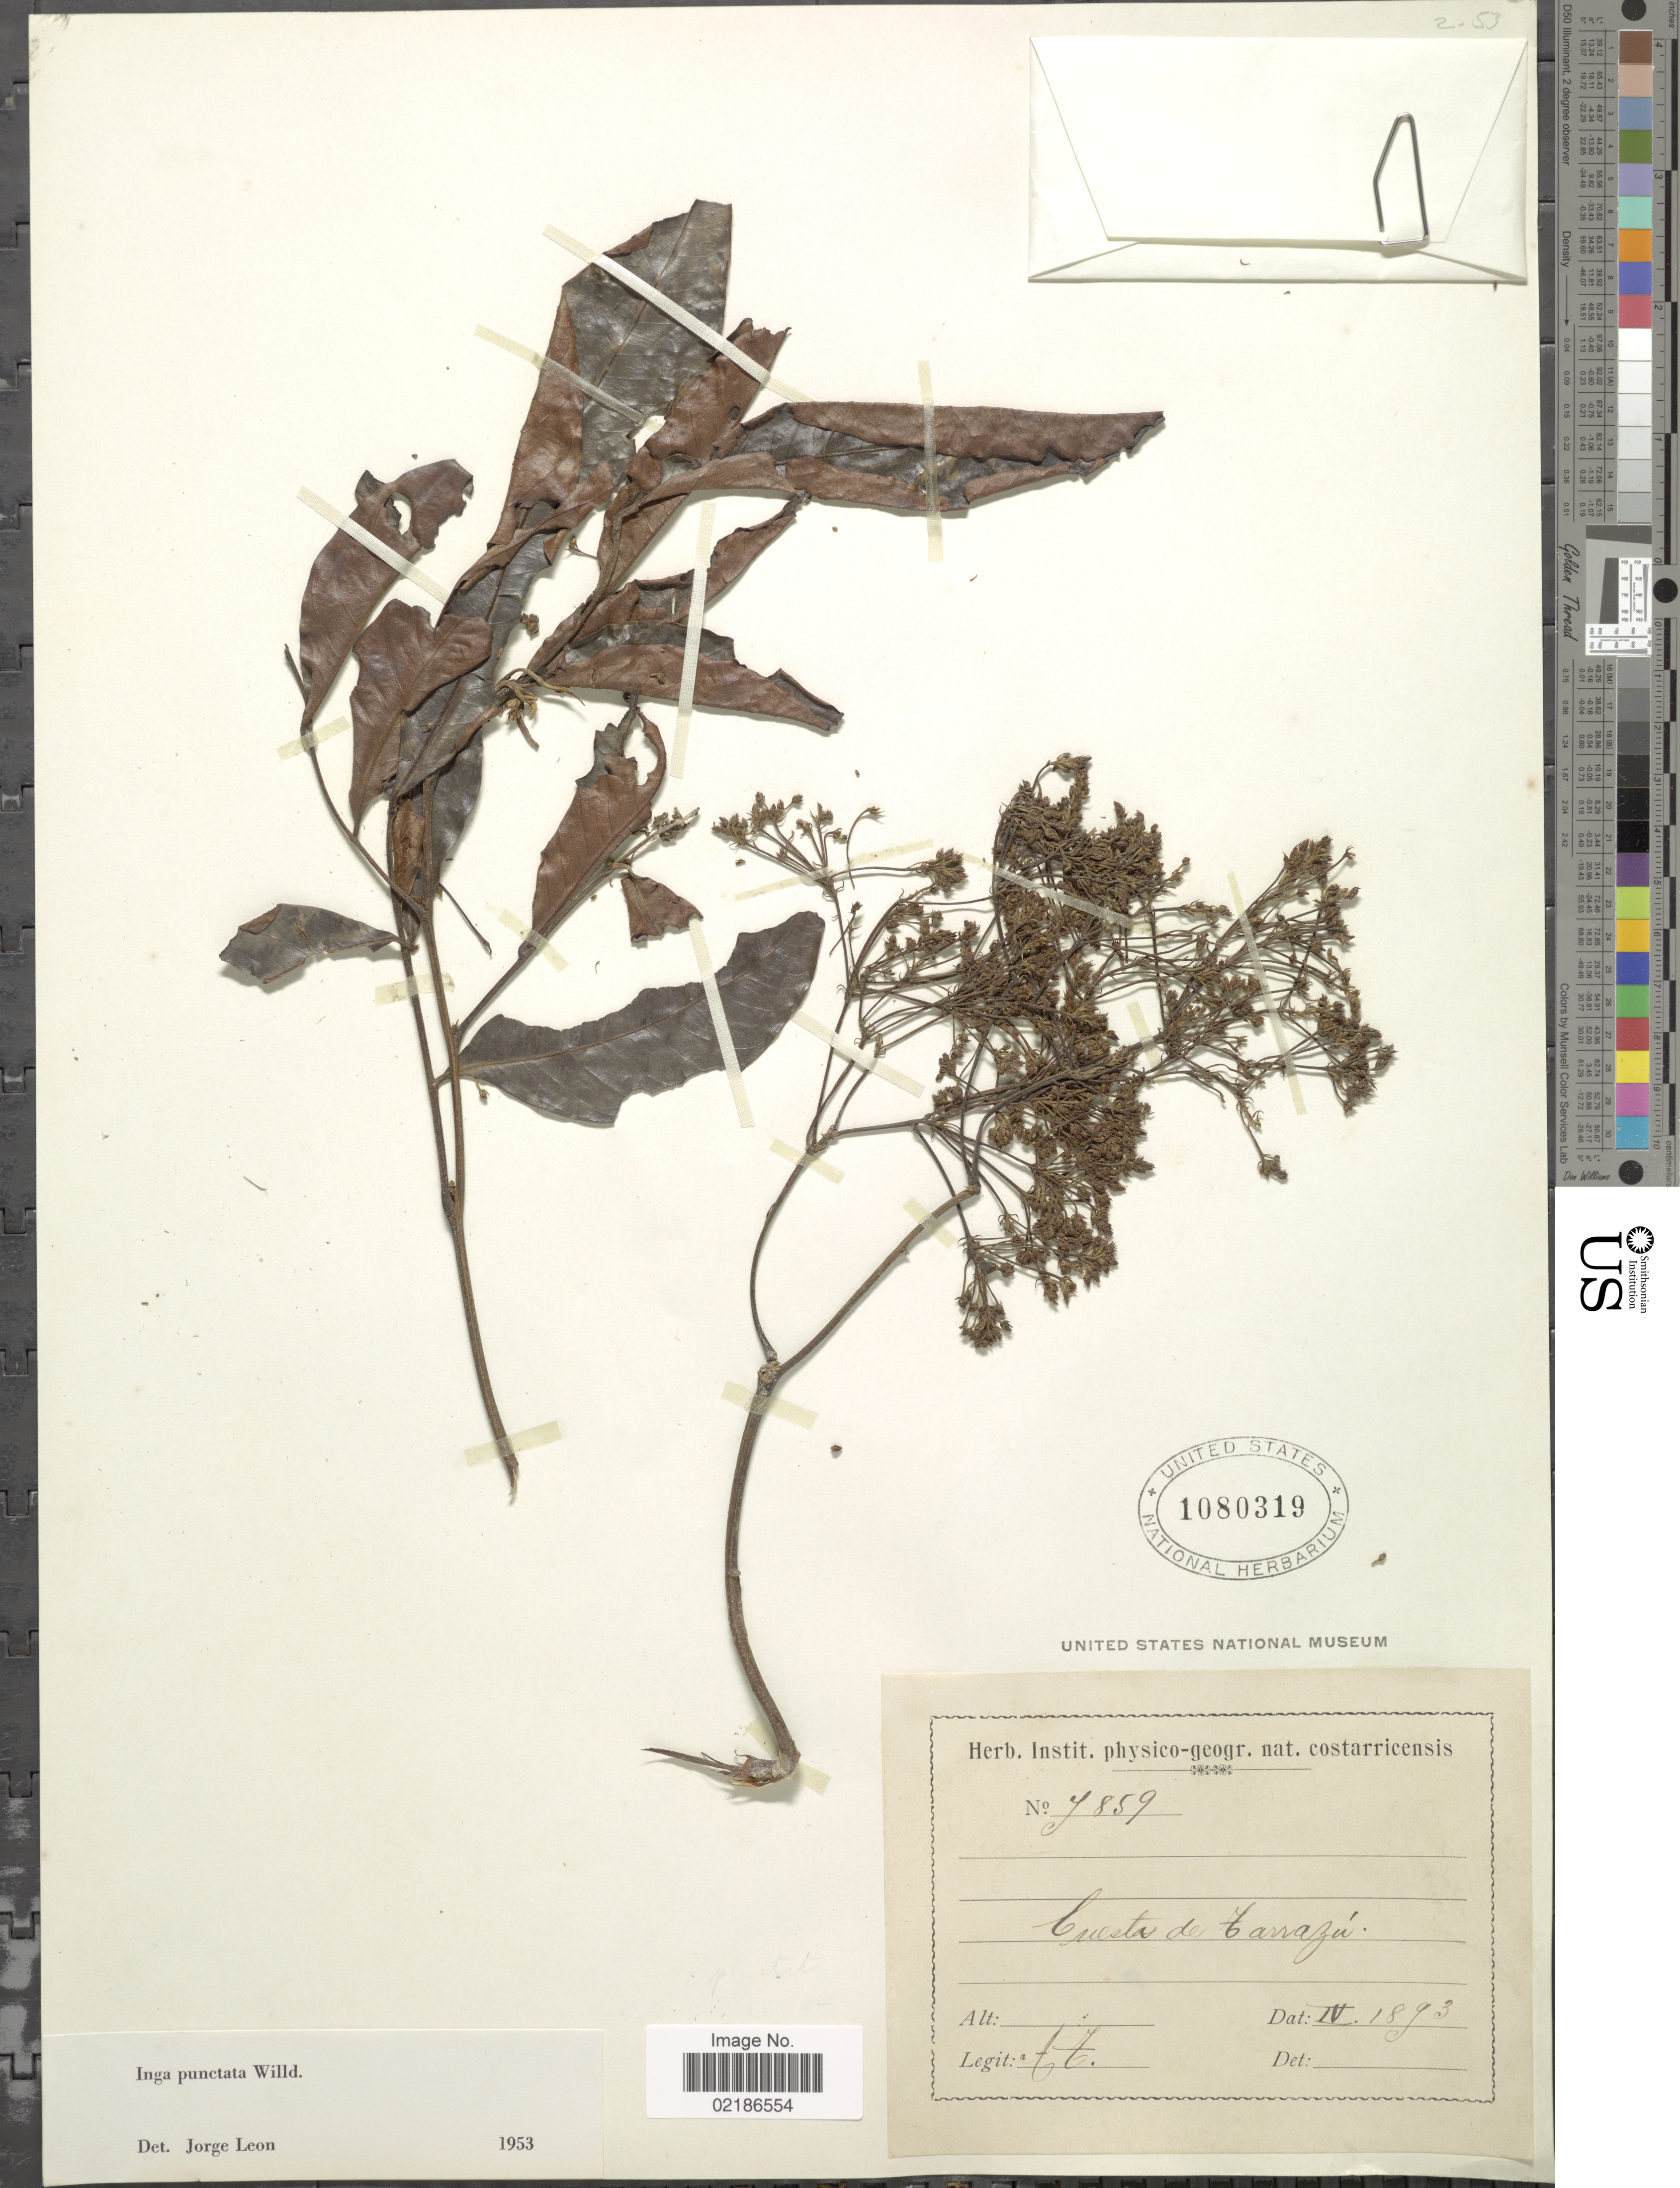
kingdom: Plantae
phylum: Tracheophyta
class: Magnoliopsida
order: Fabales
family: Fabaceae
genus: Inga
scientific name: Inga punctata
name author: Willd.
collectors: A. T.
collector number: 7859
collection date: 1893-04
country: Costa Rica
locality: Cuesta de Tarrazu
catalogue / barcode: US 1080319